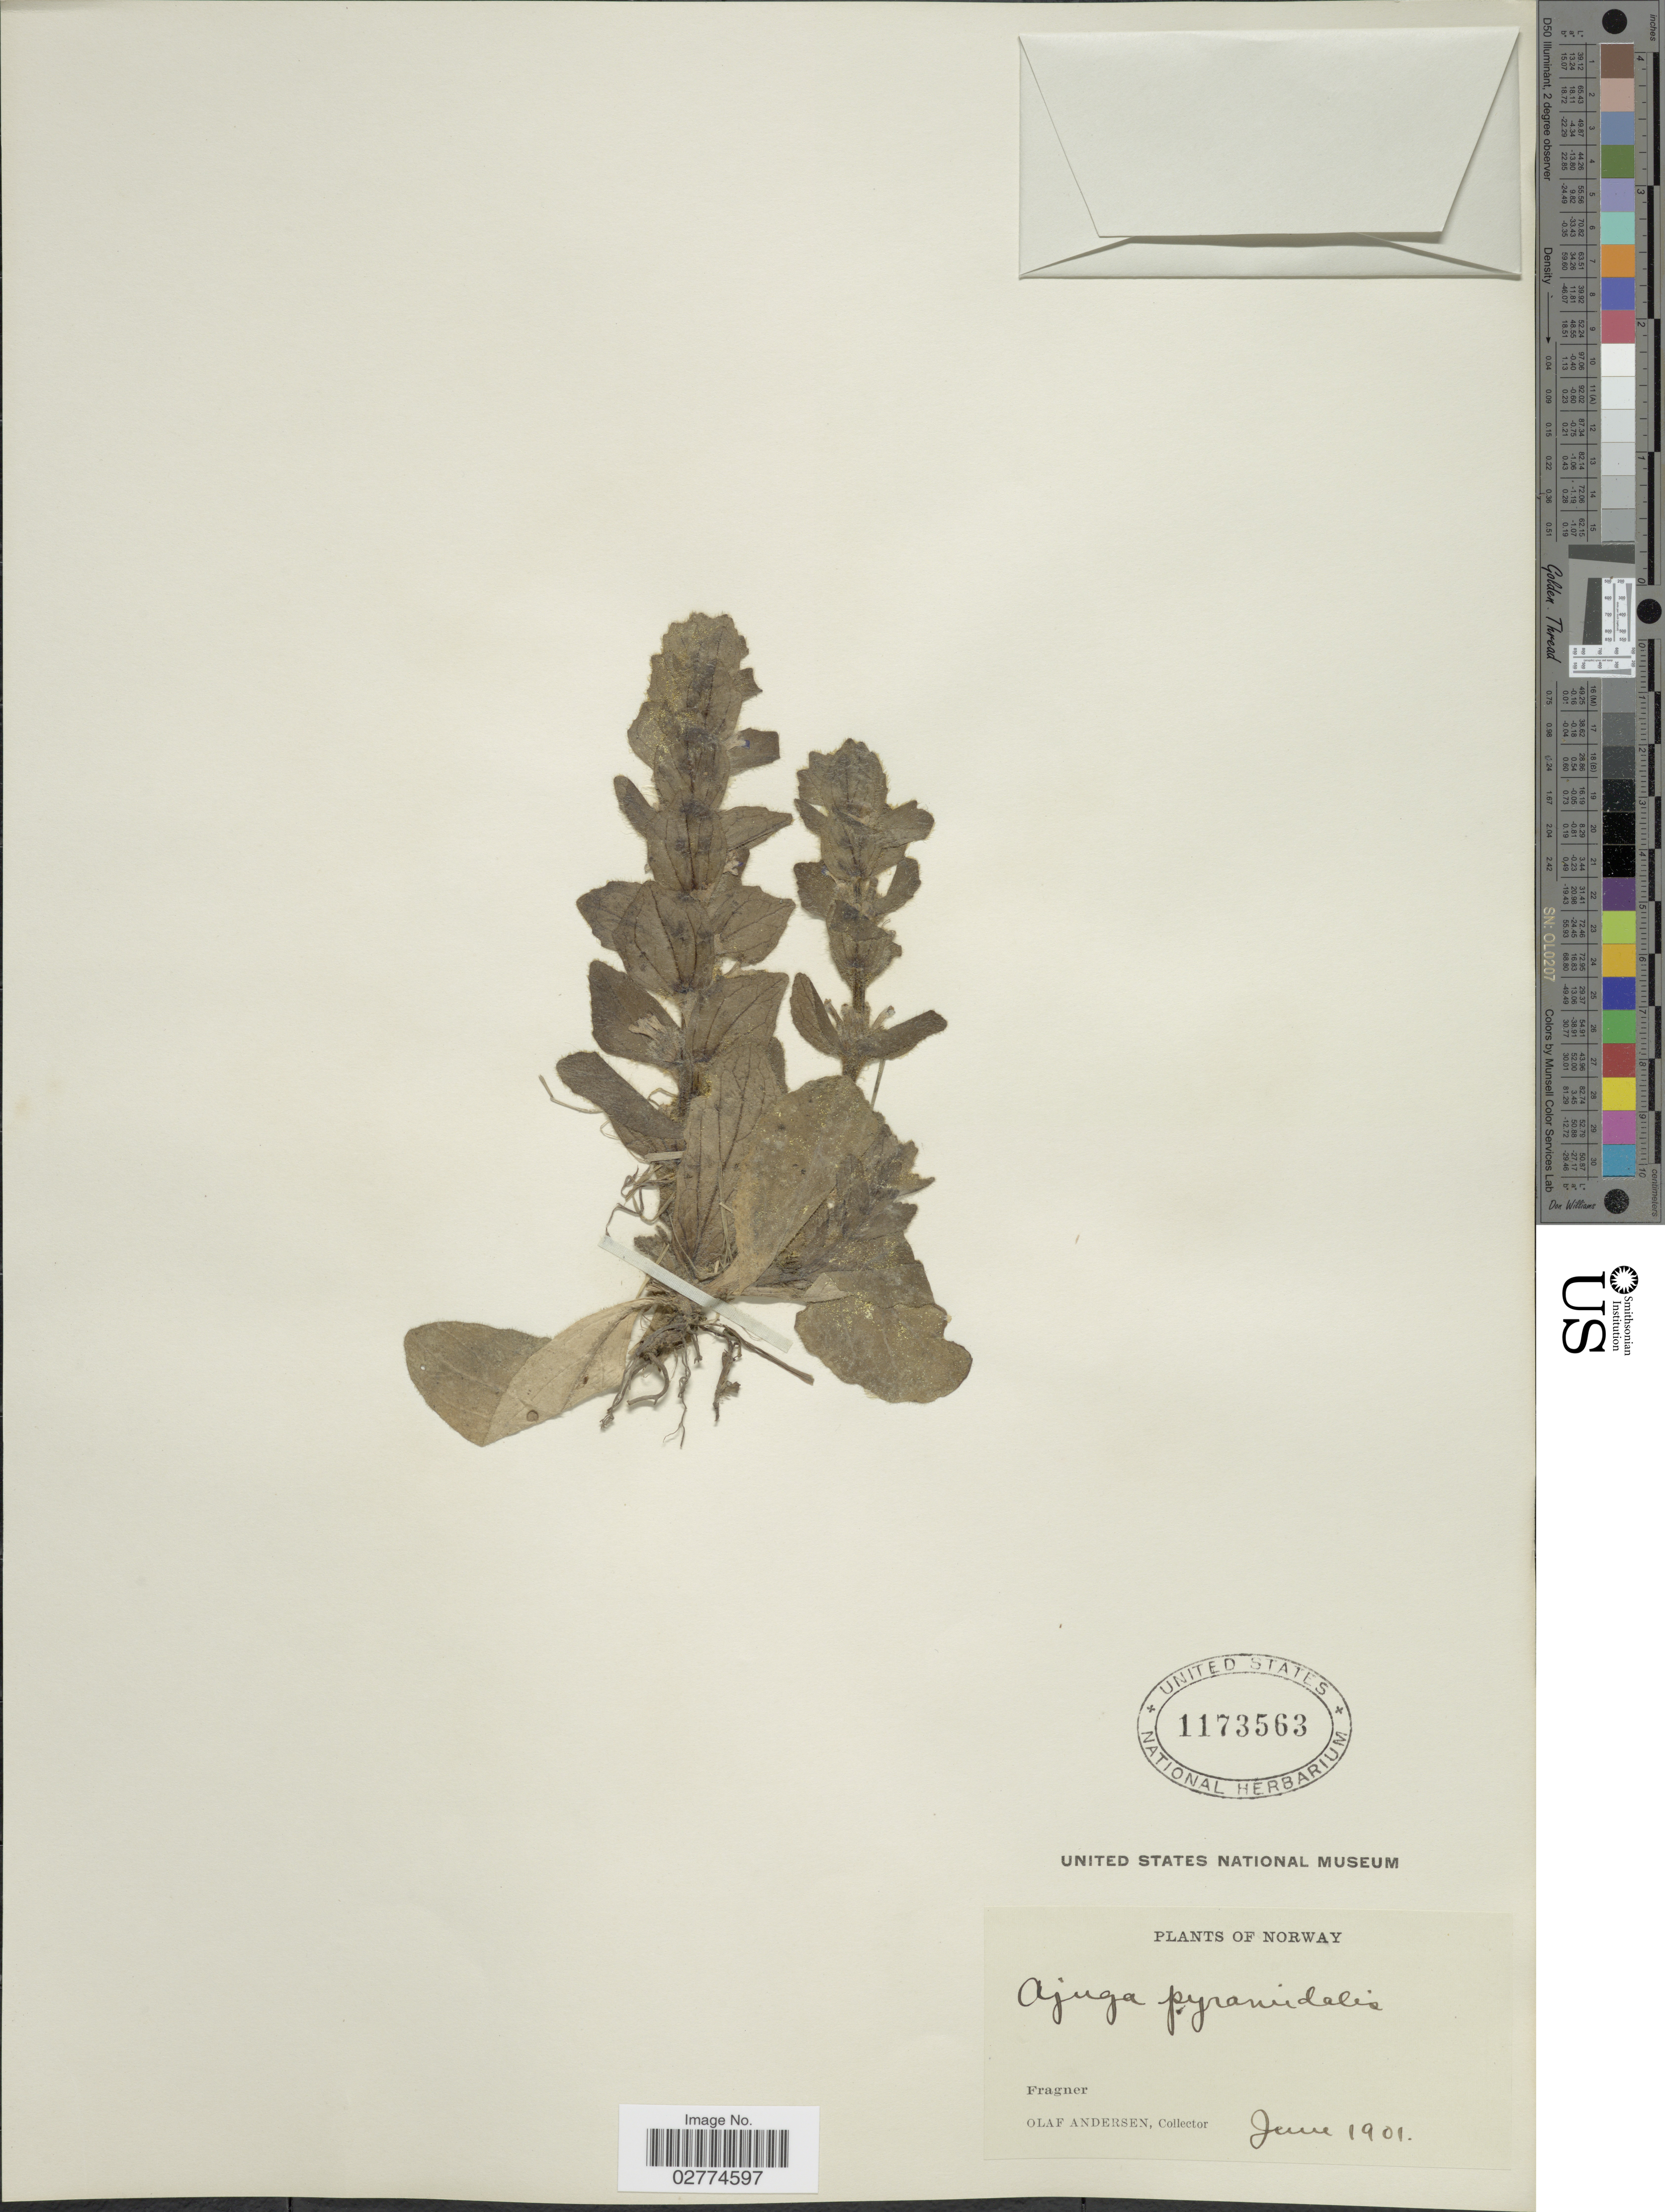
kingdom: Plantae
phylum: Tracheophyta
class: Magnoliopsida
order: Lamiales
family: Lamiaceae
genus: Ajuga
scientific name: Ajuga pyramidalis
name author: L.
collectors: O. Andersen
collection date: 1901-06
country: Norway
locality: Fragner.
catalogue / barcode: US 1173563